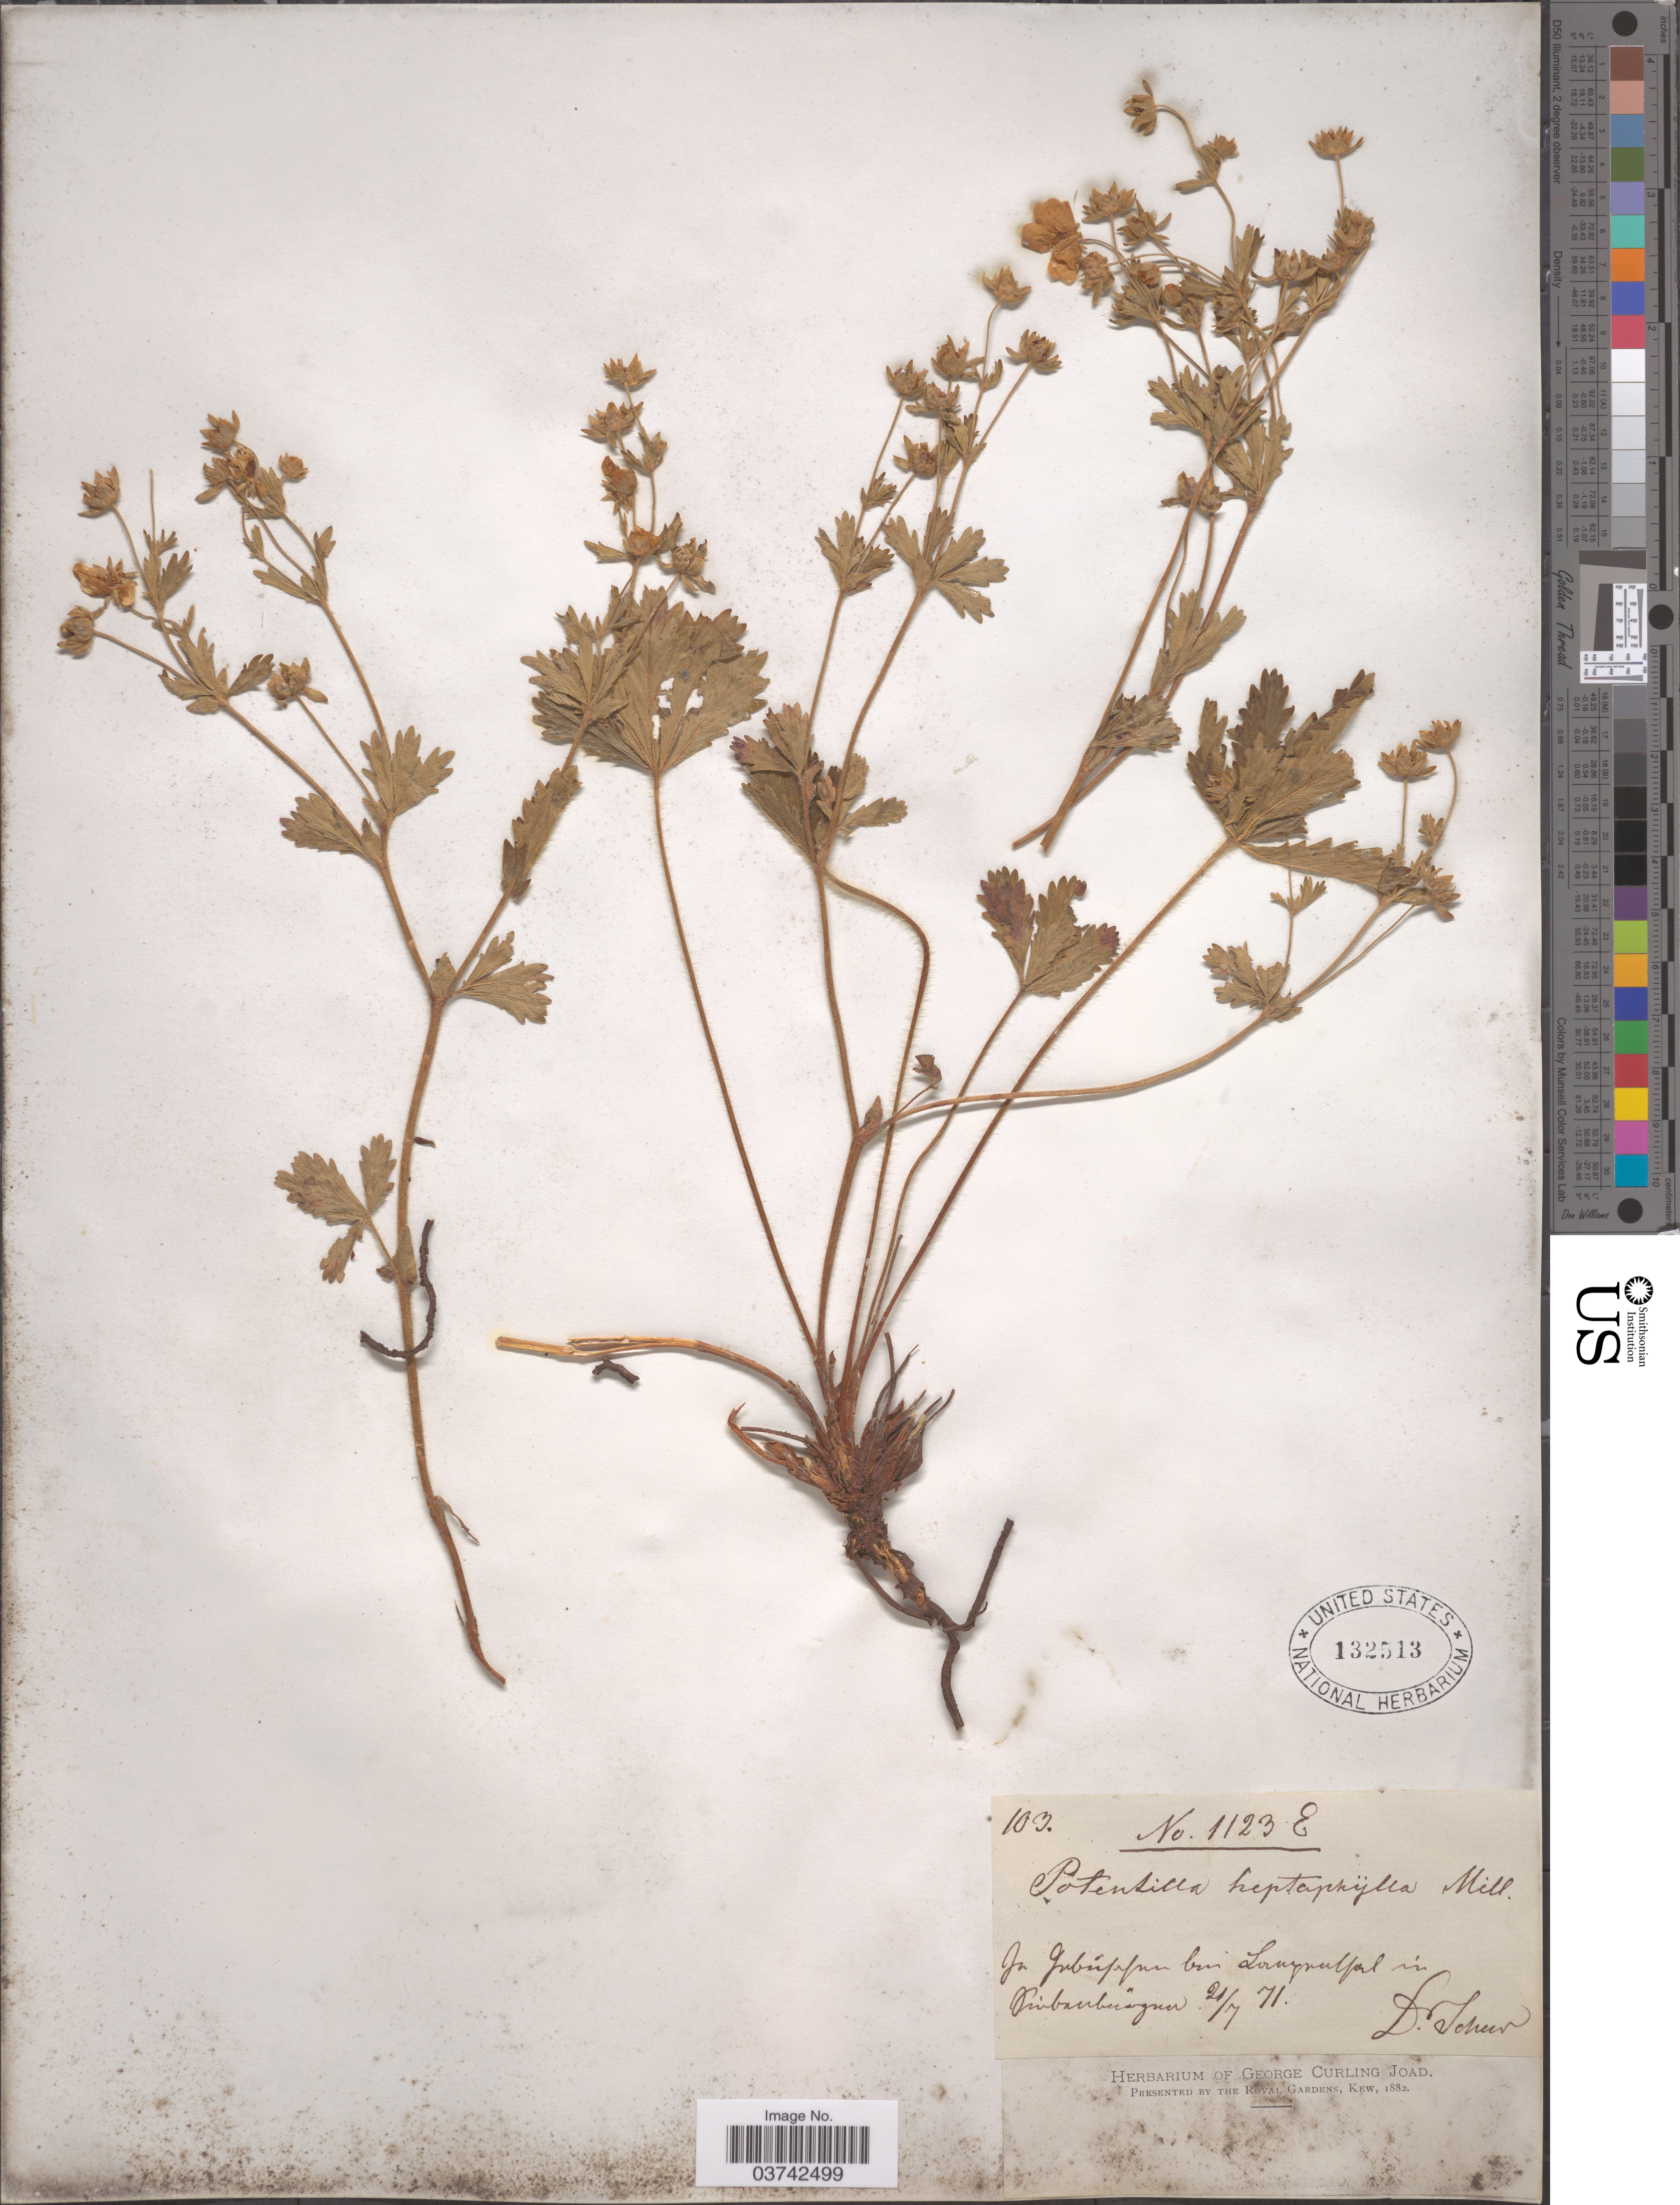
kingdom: Plantae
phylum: Tracheophyta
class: Magnoliopsida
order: Rosales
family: Rosaceae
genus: Potentilla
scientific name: Potentilla heptaphylla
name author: L.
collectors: Schur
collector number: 1123E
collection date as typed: Transcribed d/m/y: 21/7/71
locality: In [illegible text] bai [illegible text] in [illegible text].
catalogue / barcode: US 132513